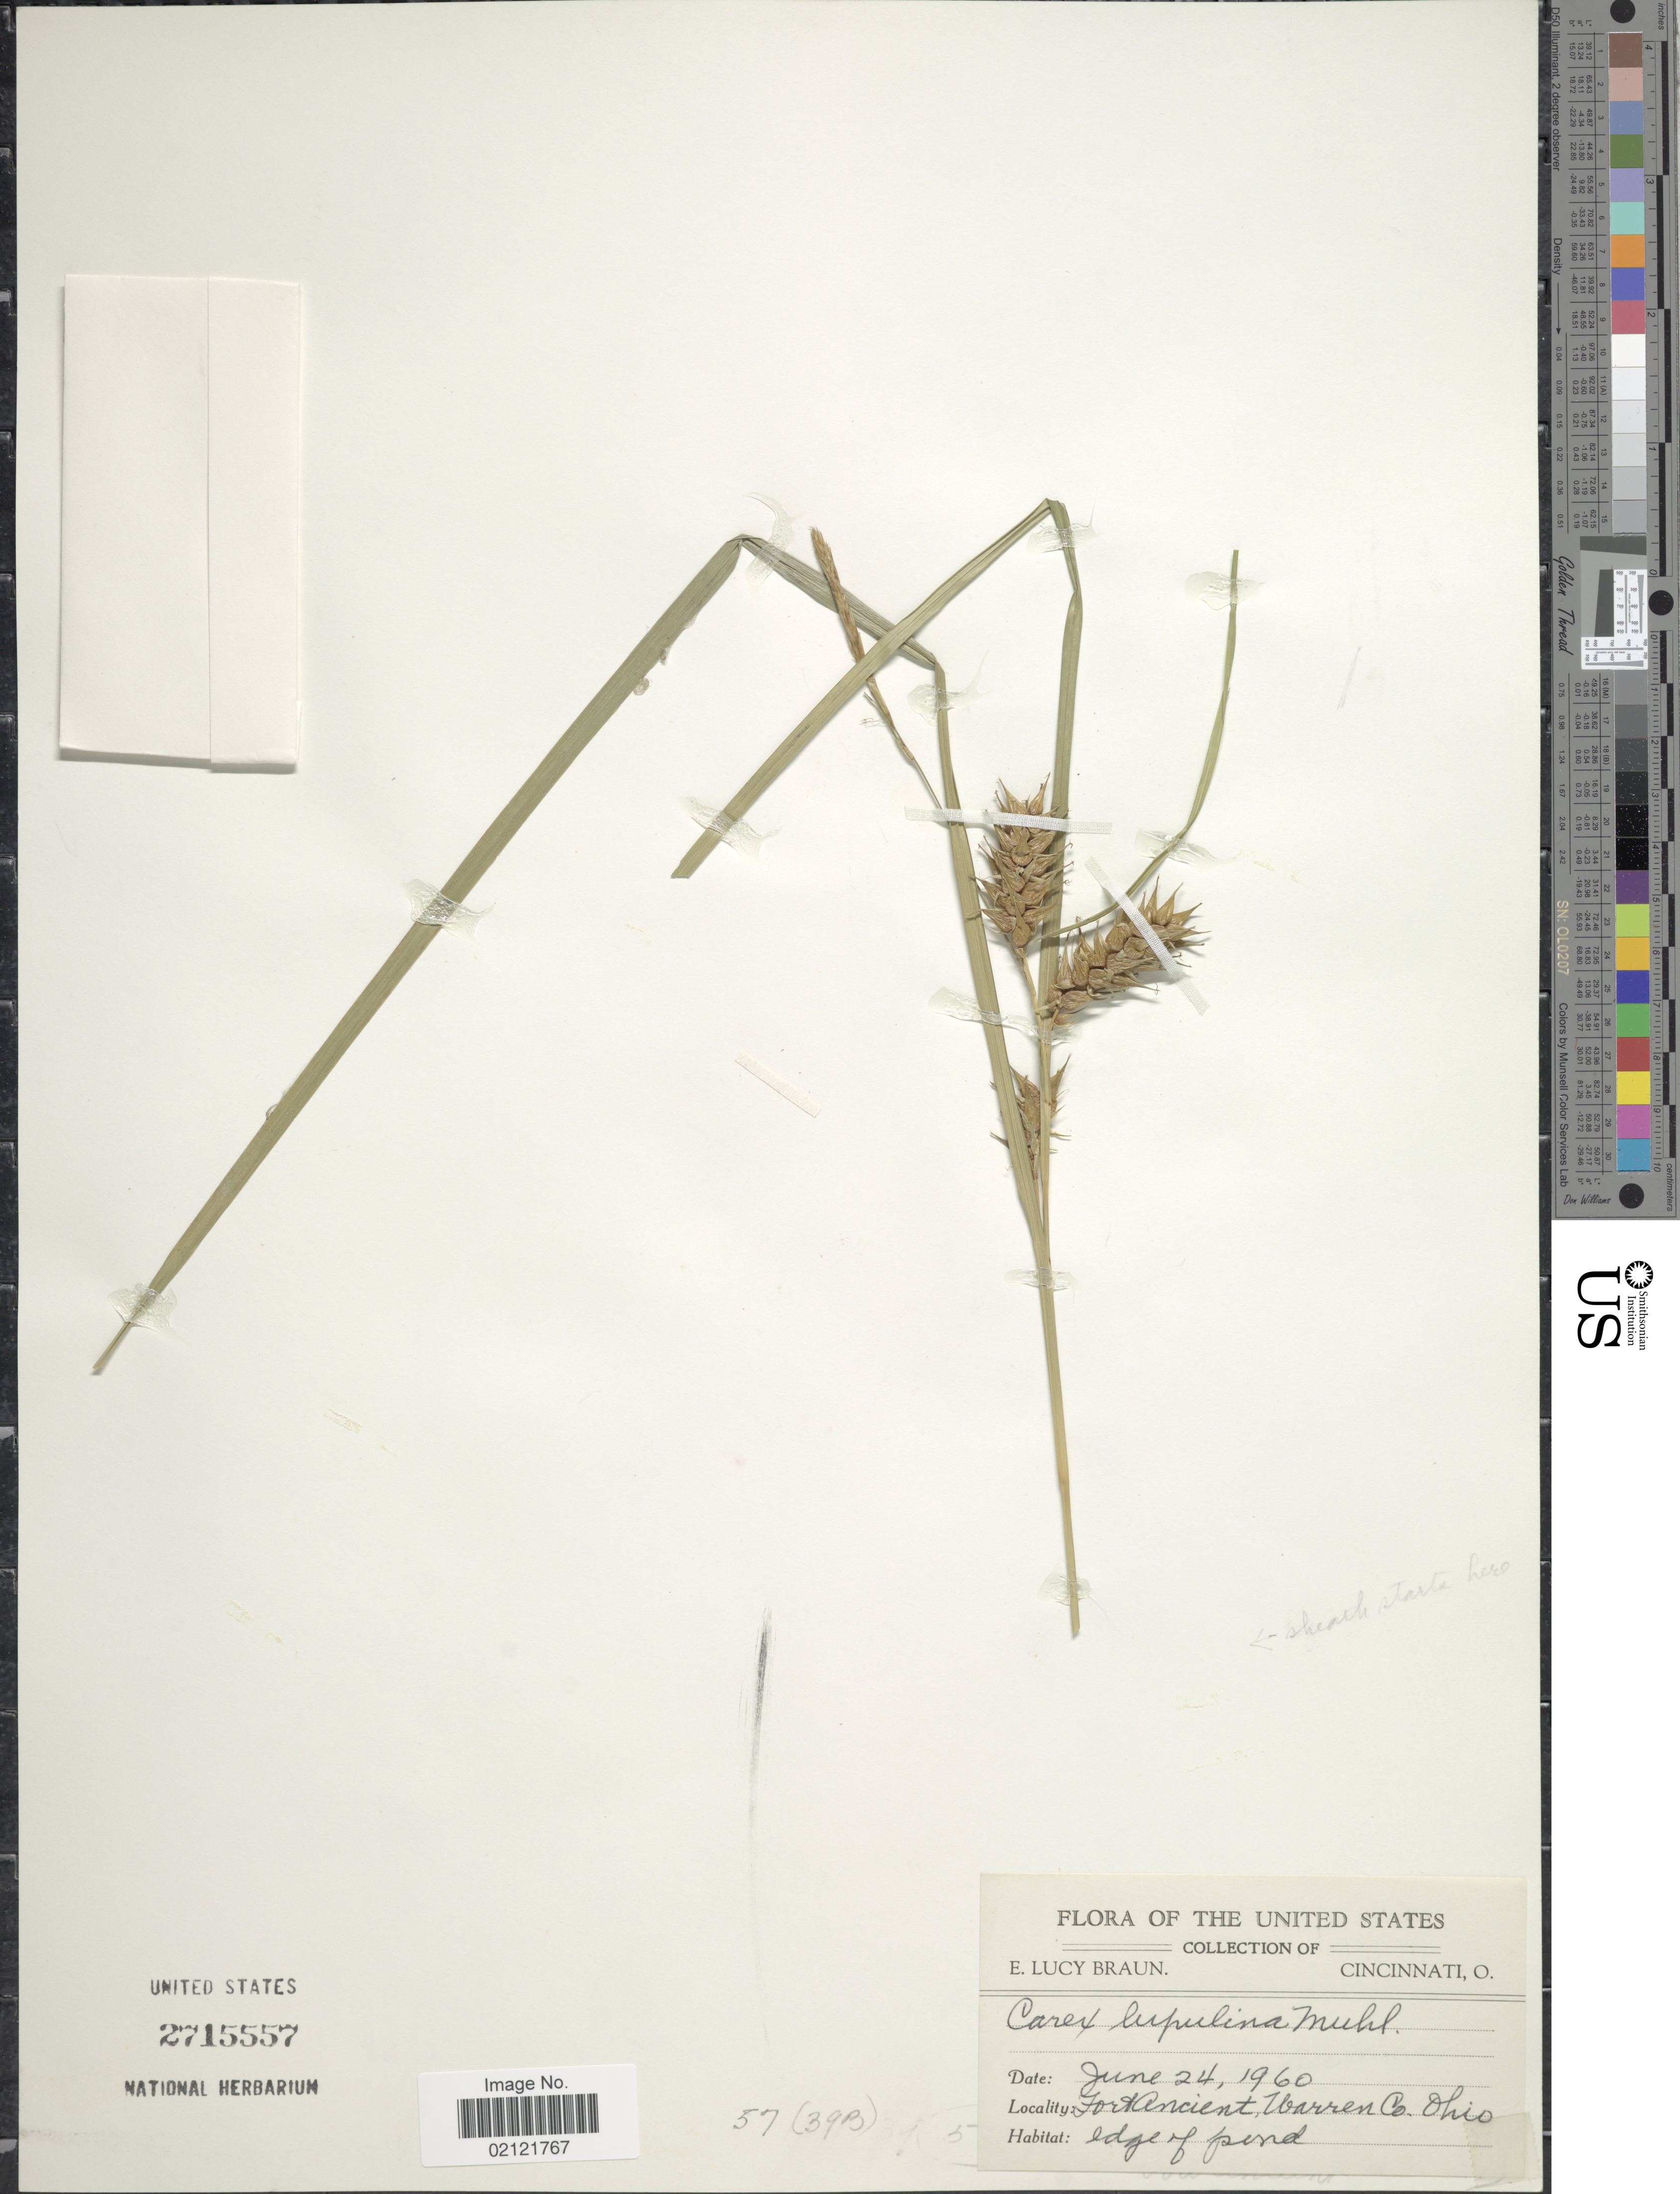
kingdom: Plantae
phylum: Tracheophyta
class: Liliopsida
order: Poales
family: Cyperaceae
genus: Carex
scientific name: Carex lupulina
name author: Muhl. ex Willd.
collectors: E. L. Braun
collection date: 1960-06-24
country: United States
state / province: Ohio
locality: Fort Ancient, Warren Co.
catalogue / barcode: US 2715557